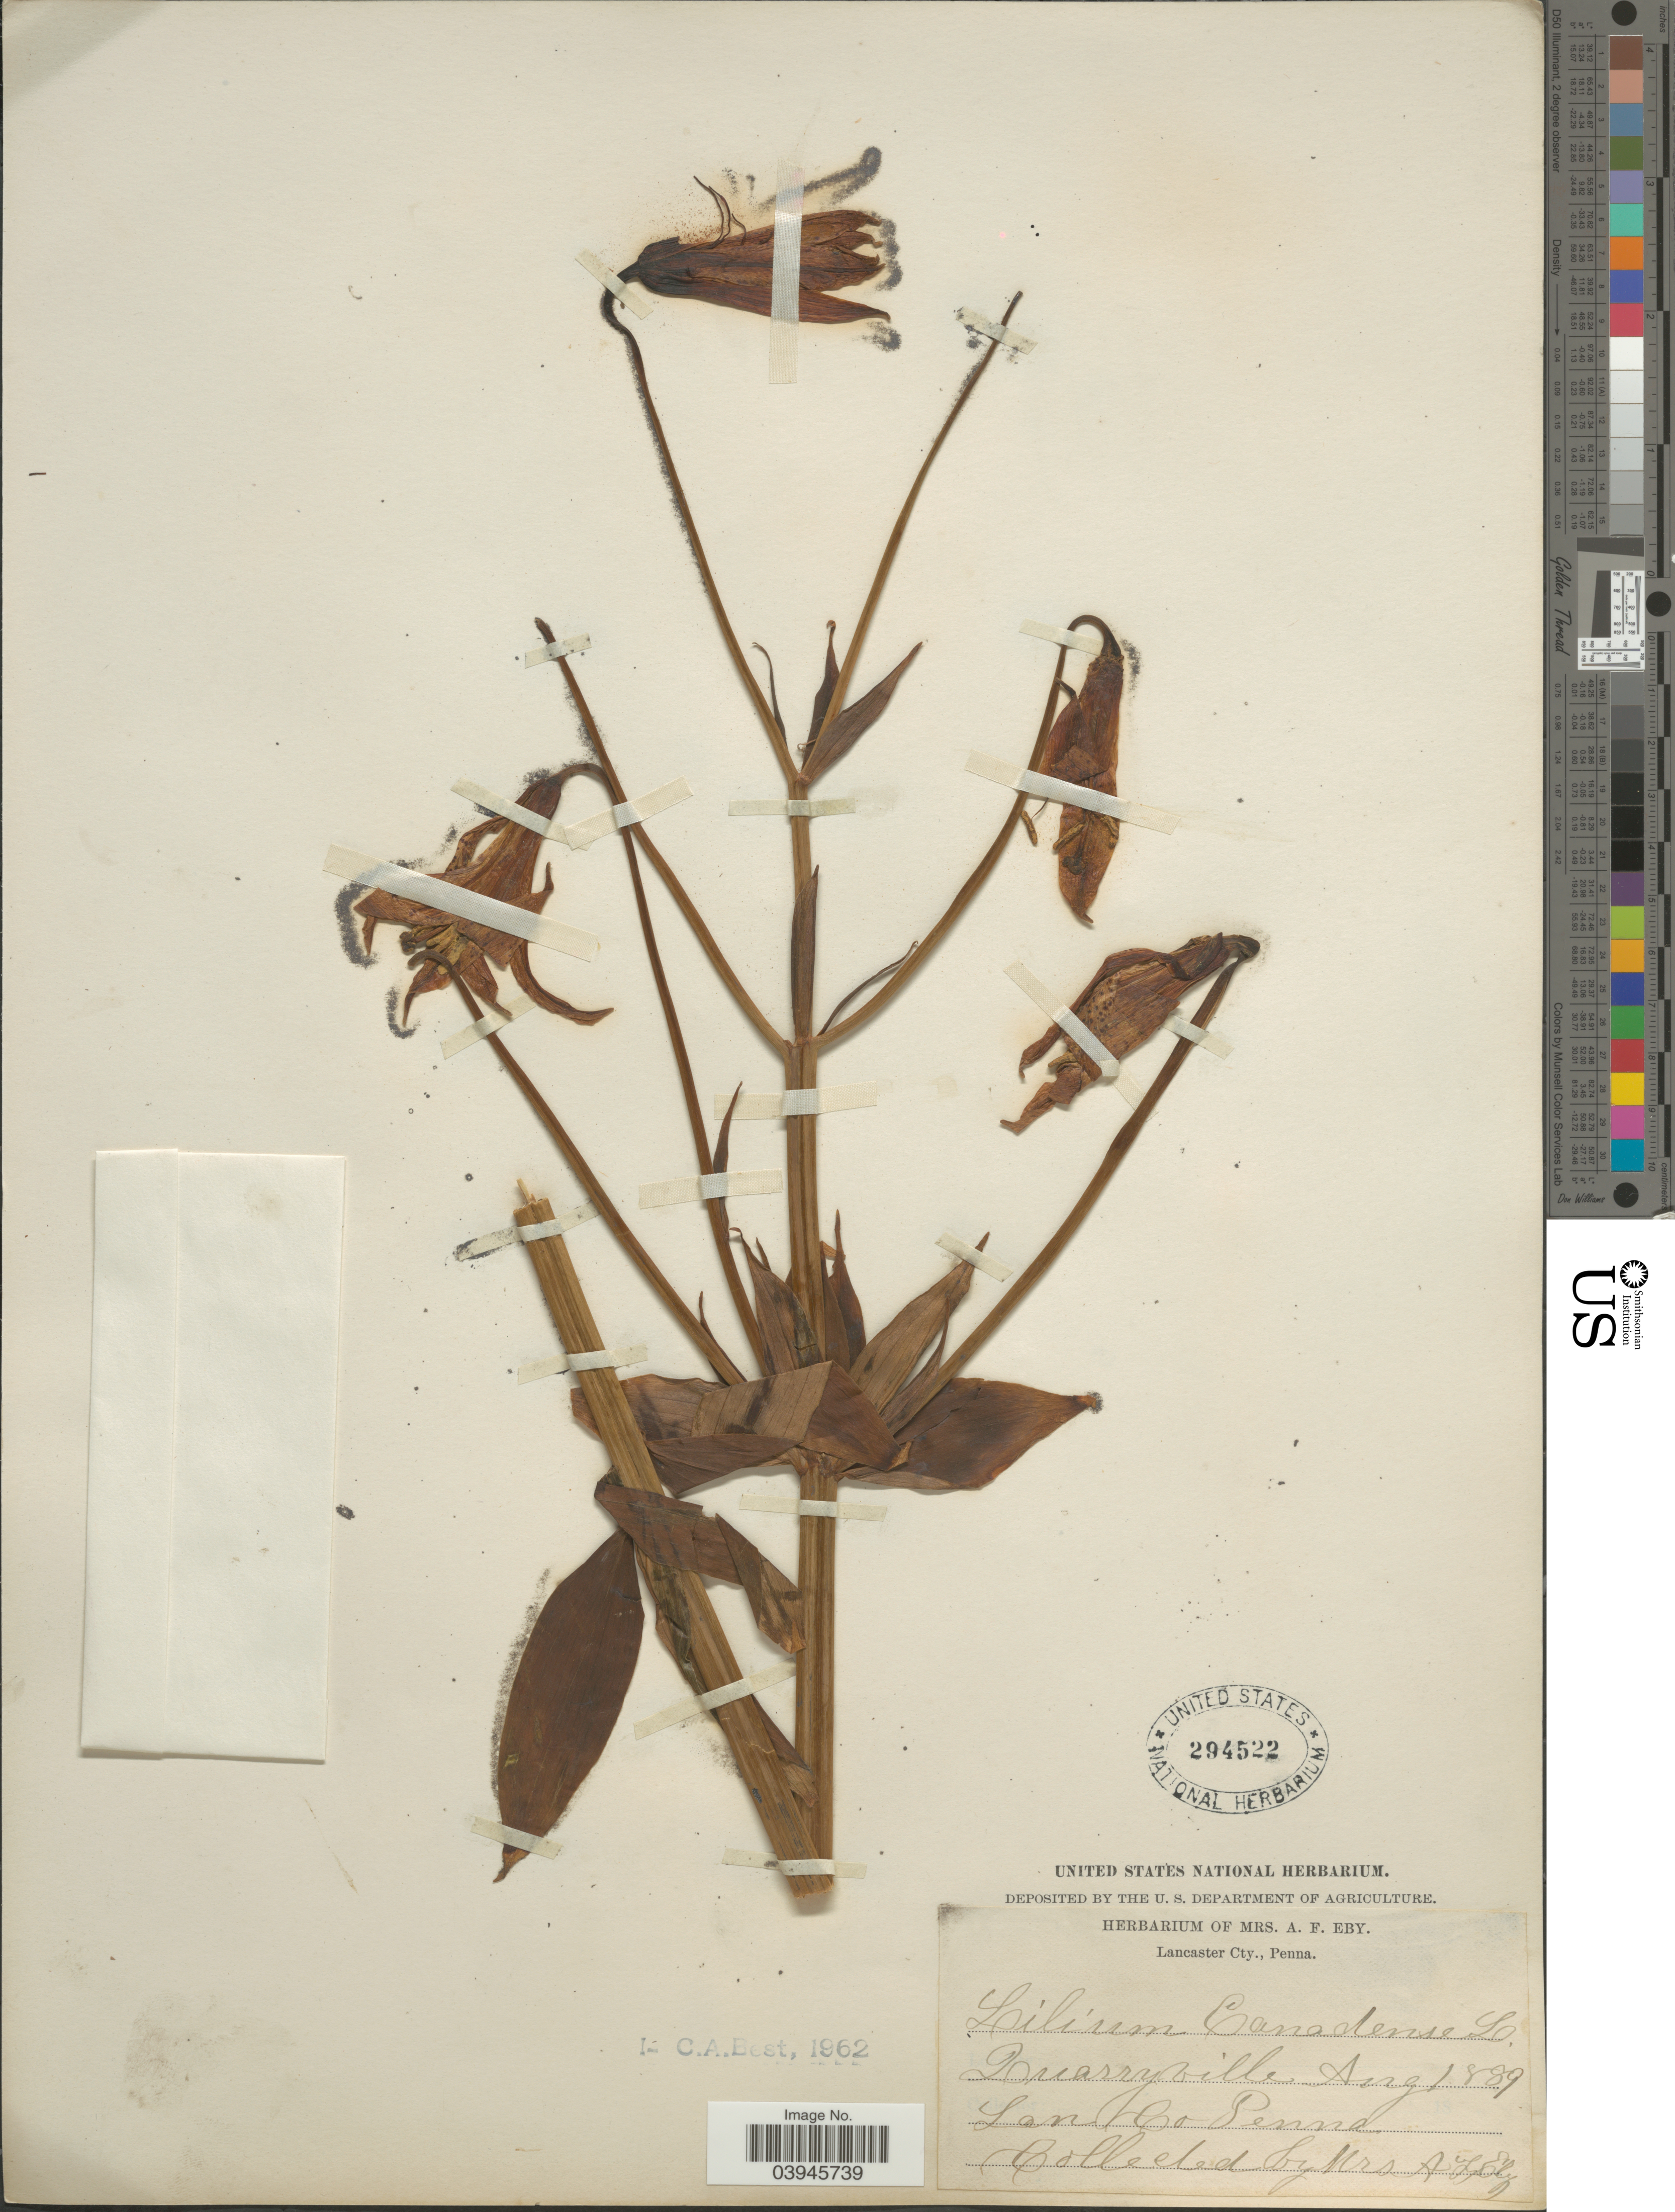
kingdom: Plantae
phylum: Tracheophyta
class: Liliopsida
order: Liliales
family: Liliaceae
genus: Lilium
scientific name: Lilium canadense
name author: L.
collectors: Mrs. A. F. Eby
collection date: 1889-08-01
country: United States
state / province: Pennsylvania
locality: Lan Co.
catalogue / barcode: US 294522